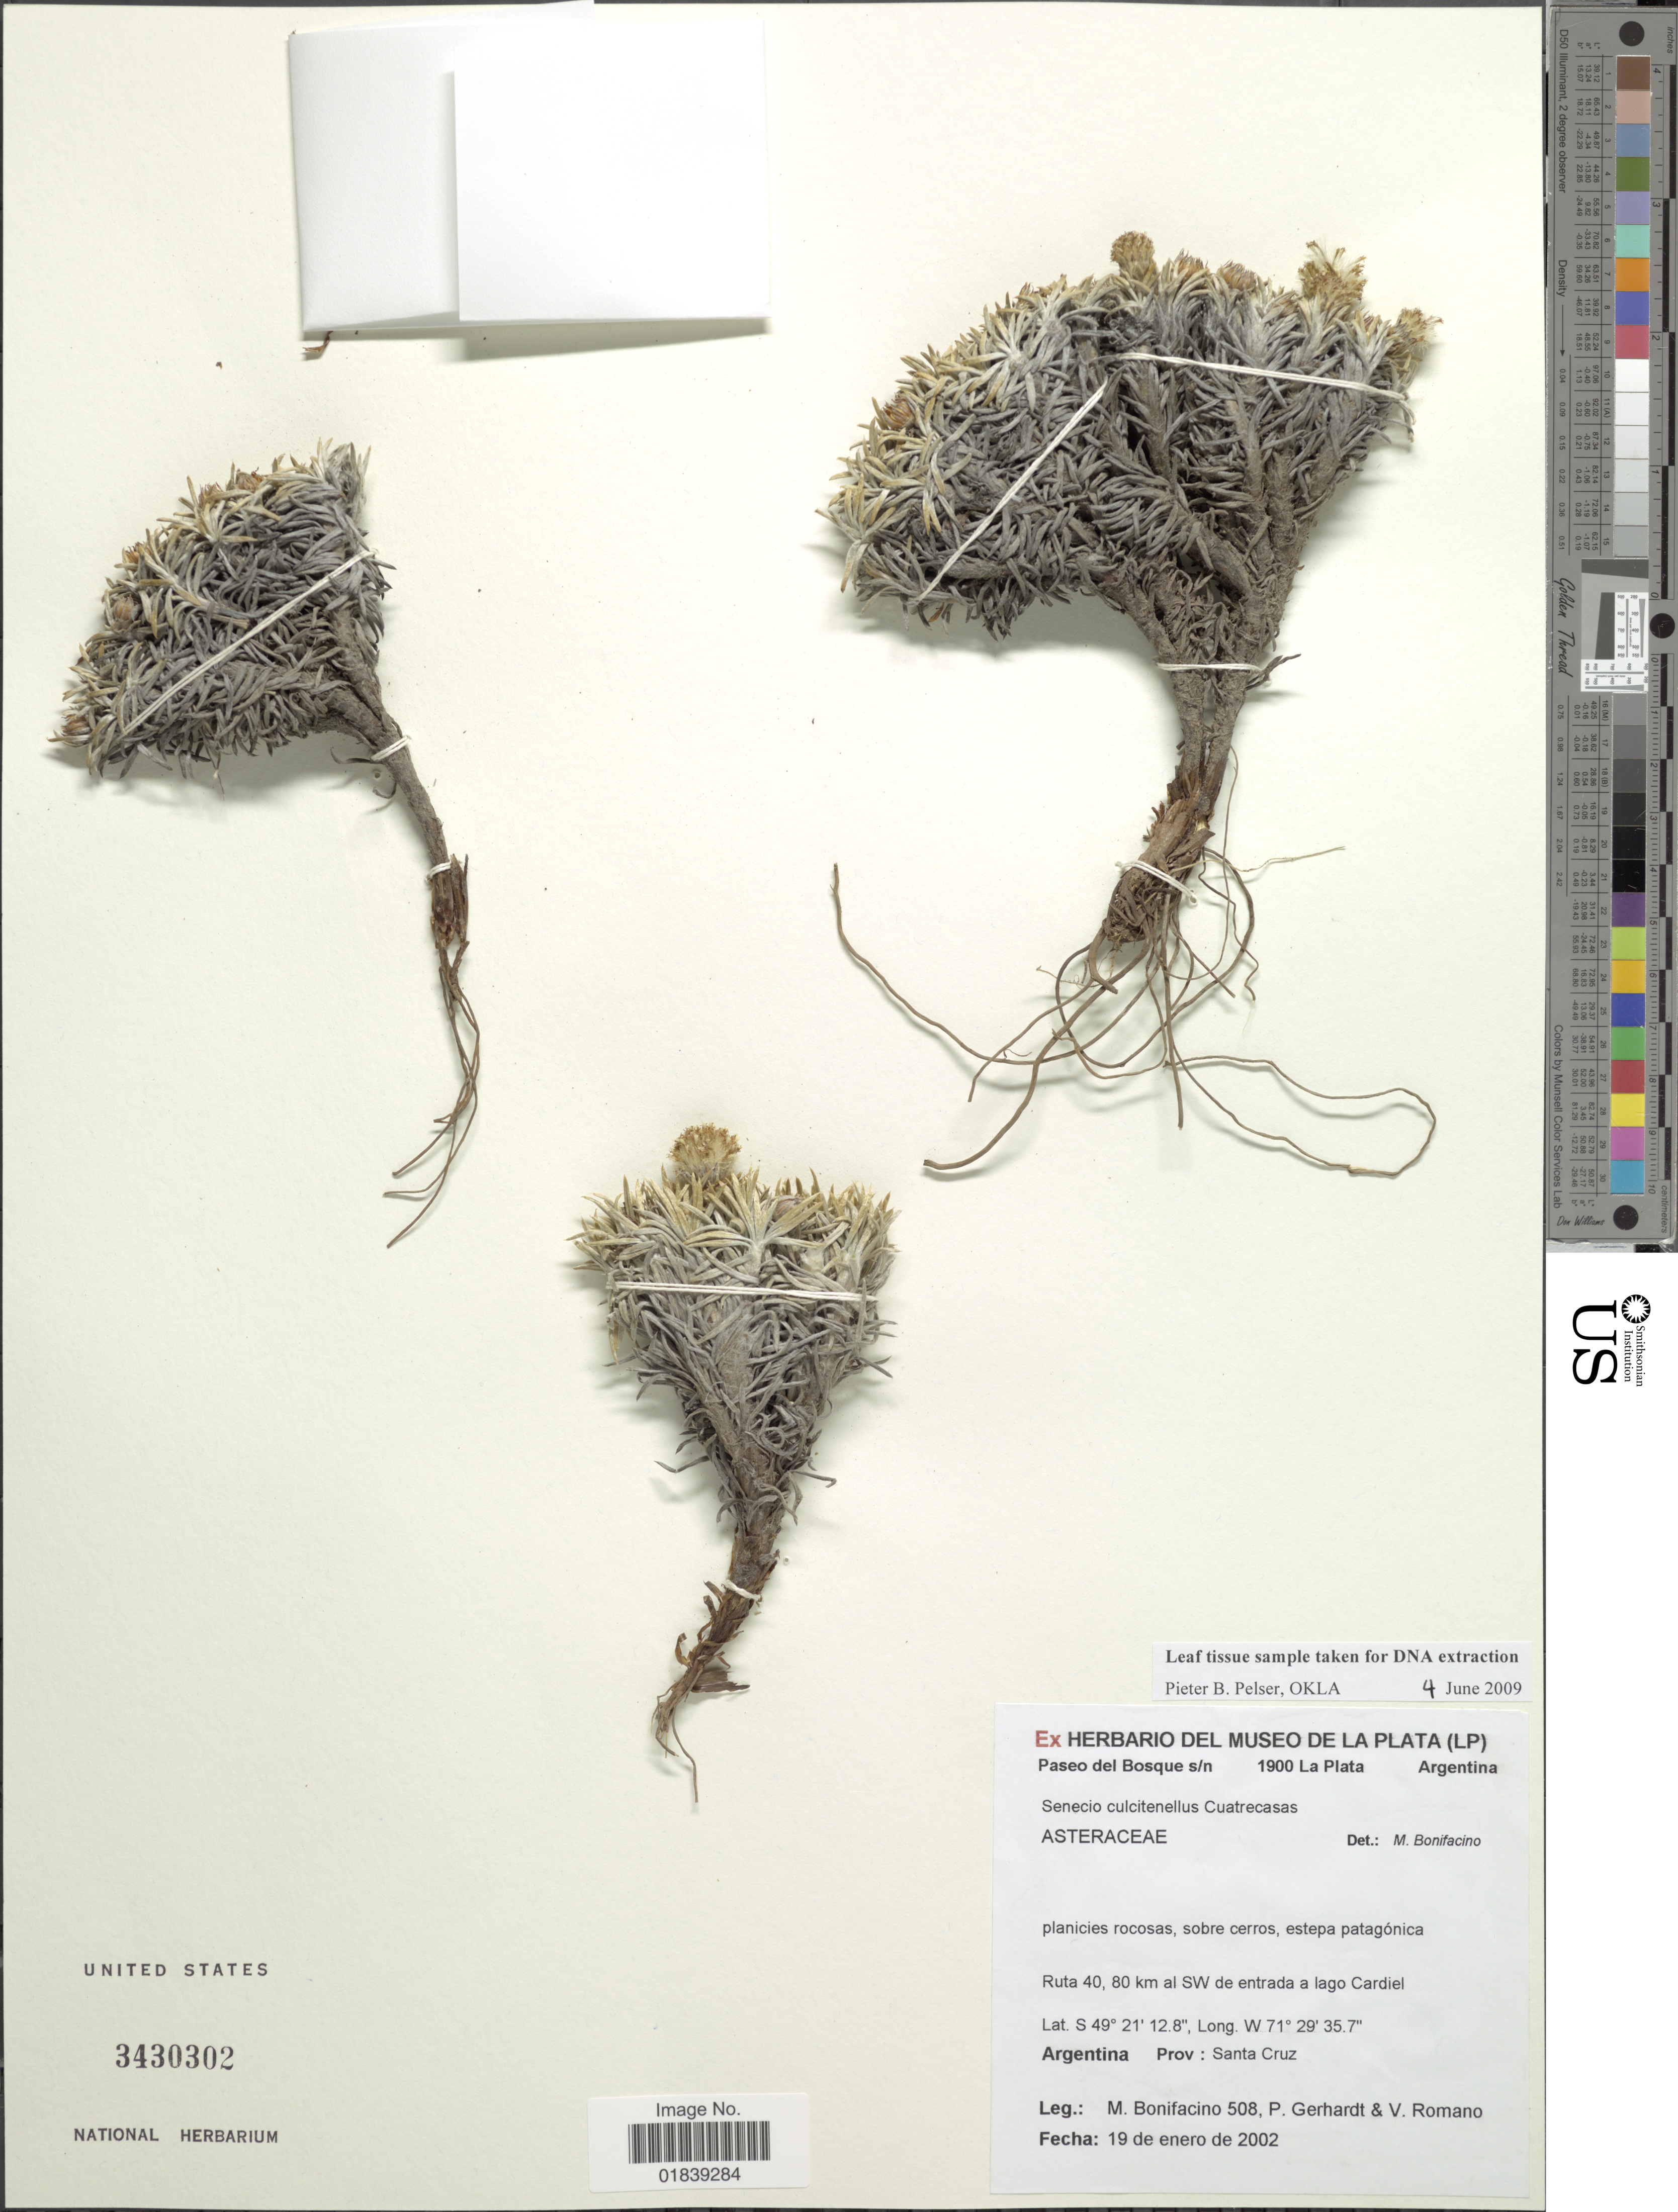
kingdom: Plantae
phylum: Tracheophyta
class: Magnoliopsida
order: Asterales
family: Asteraceae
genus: Senecio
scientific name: Senecio magellanensis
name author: Macloskie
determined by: Salomon, Luciana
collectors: M. Bonifacino, P. Gerhardt & V. Romano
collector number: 0508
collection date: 2002-01-19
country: Argentina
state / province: Santa Cruz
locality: Ruta 40, 80 km al SW de entrada a lago Cardiel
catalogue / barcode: US 3430302